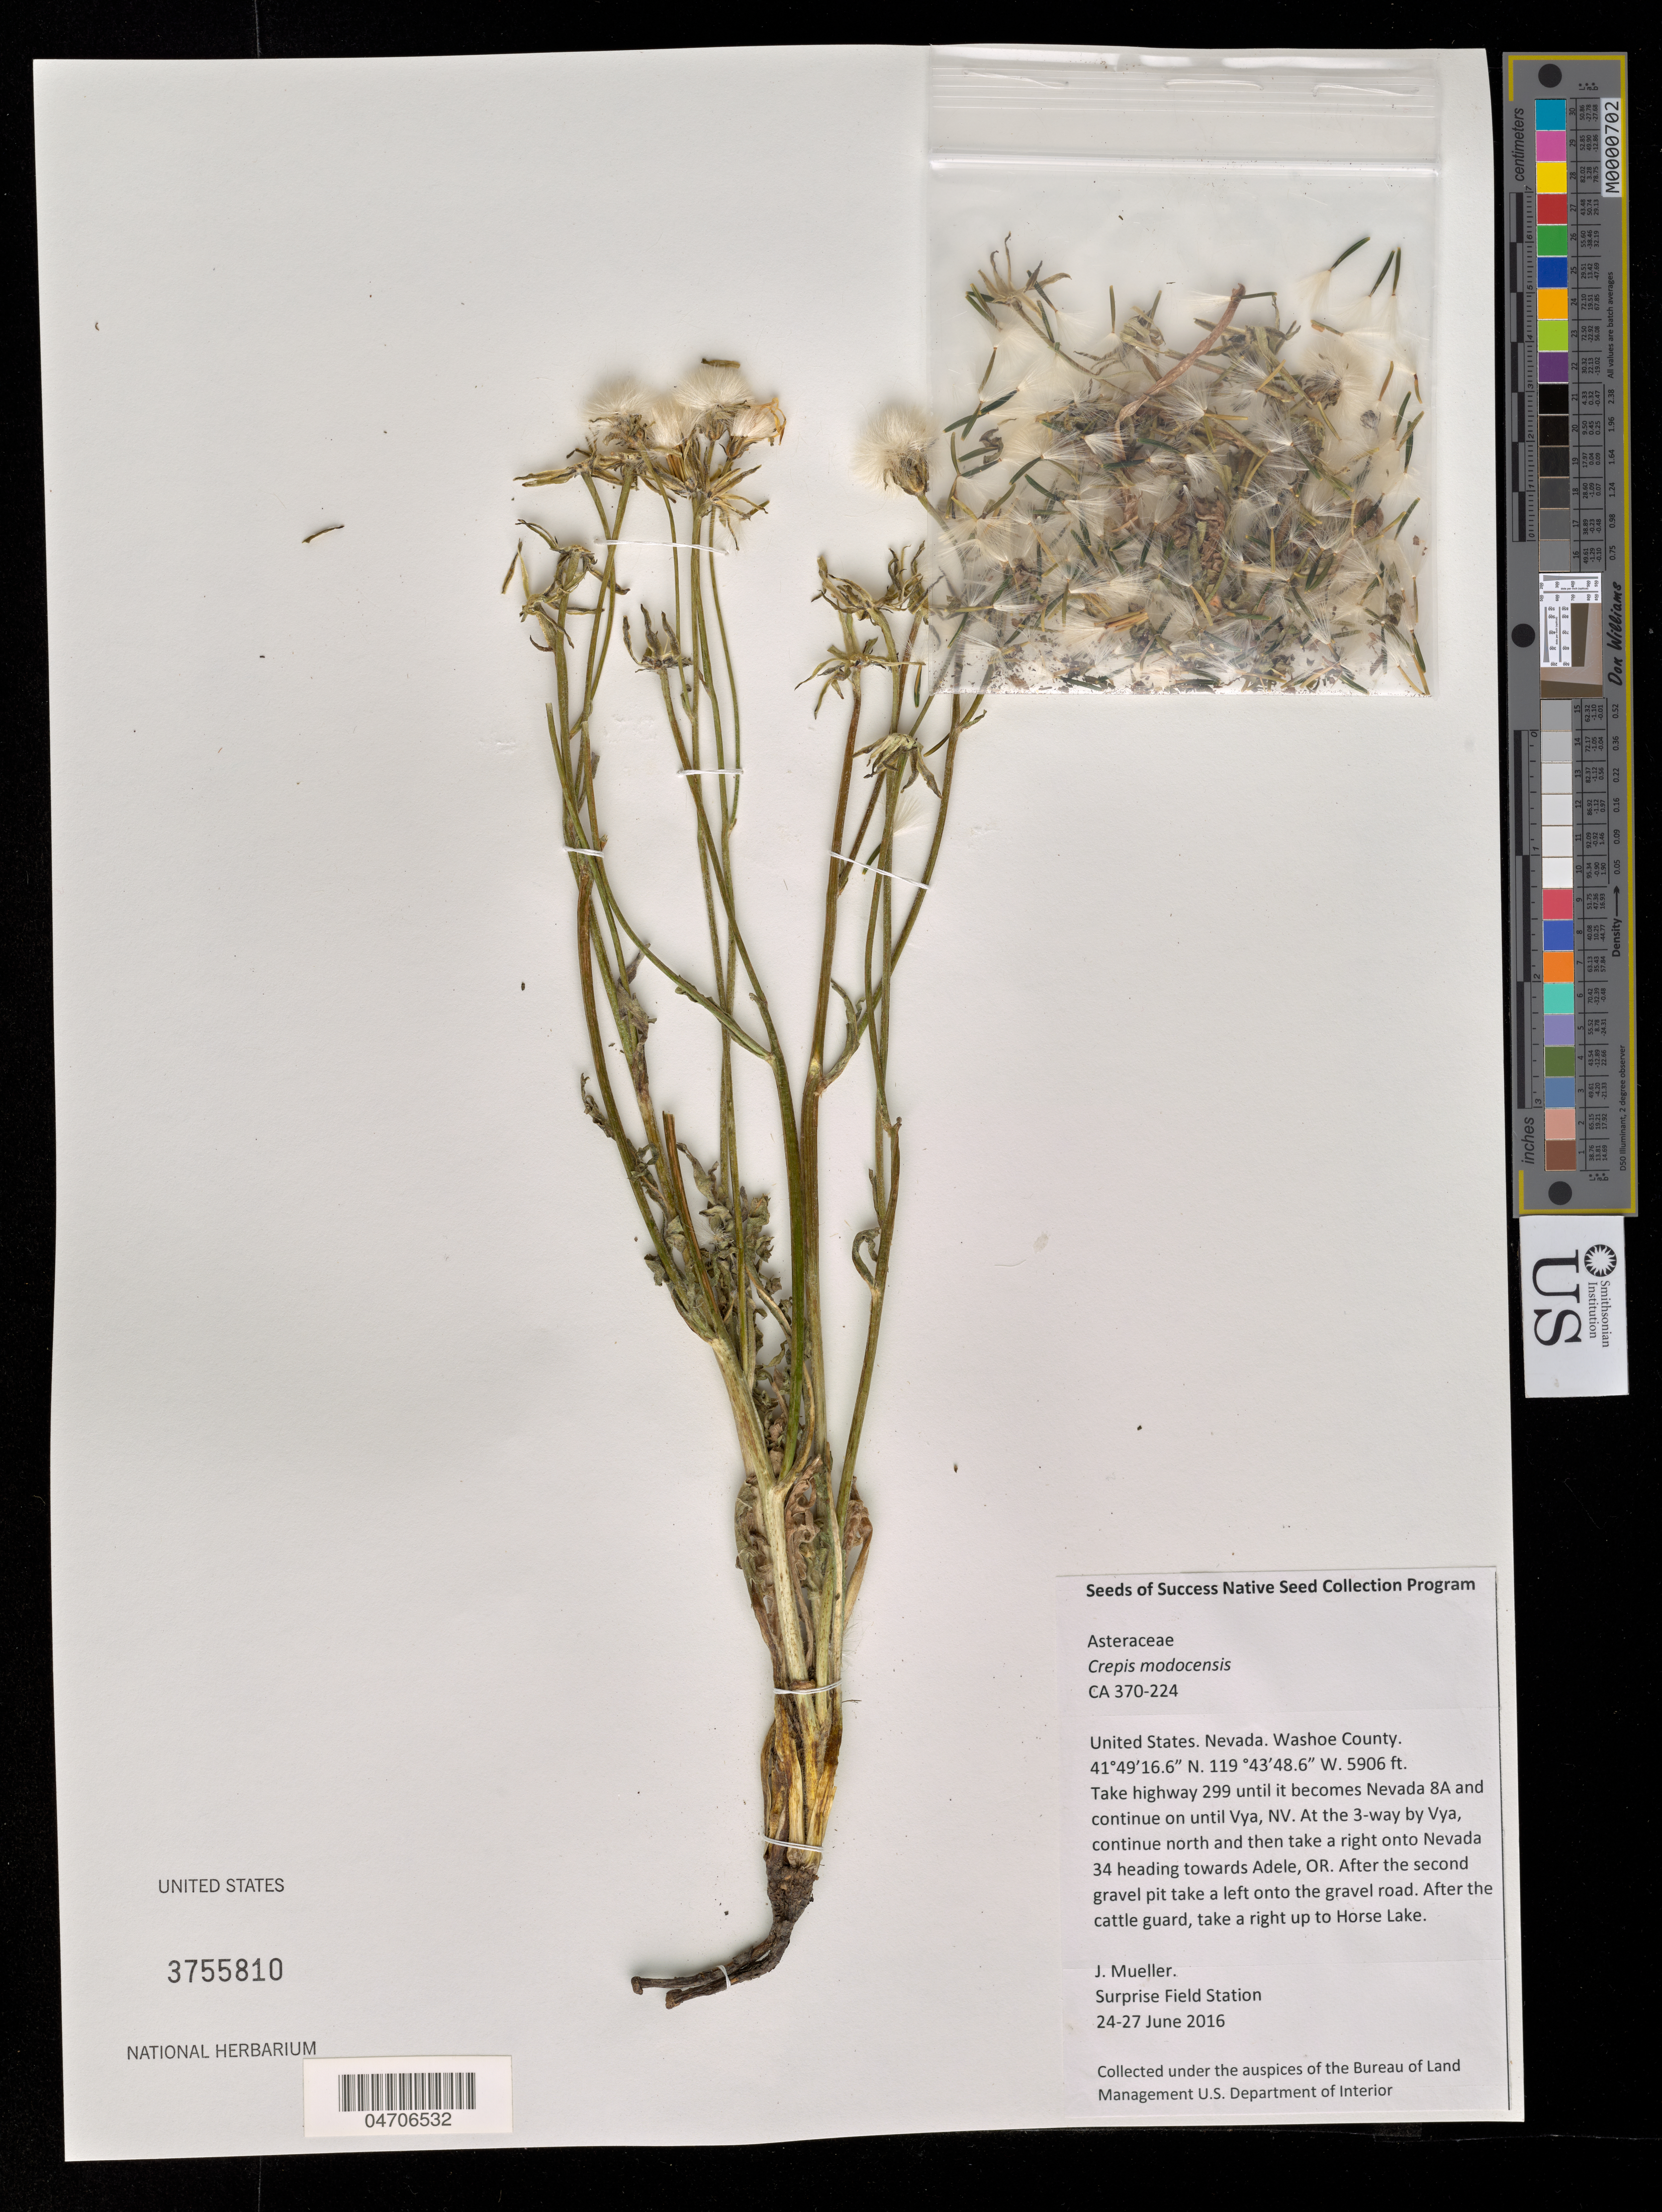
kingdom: Plantae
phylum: Tracheophyta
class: Magnoliopsida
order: Asterales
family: Asteraceae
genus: Crepis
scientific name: Crepis modocensis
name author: Greene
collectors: J. Mueller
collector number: CA370-224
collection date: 2016-06-24/2016-06-27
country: United States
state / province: Nevada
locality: Washoe County. Take highway 299 until it becomes Nevada 8A and continue on until Vya. At the 3-way by Vya, continue north and then take a right onto Nevada 34 heading towards Adele, OR. After the second gravel pit take a left onto the gravel road. After the cattle guard, take a right up to Horse Lake.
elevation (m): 1800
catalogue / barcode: US 3755810